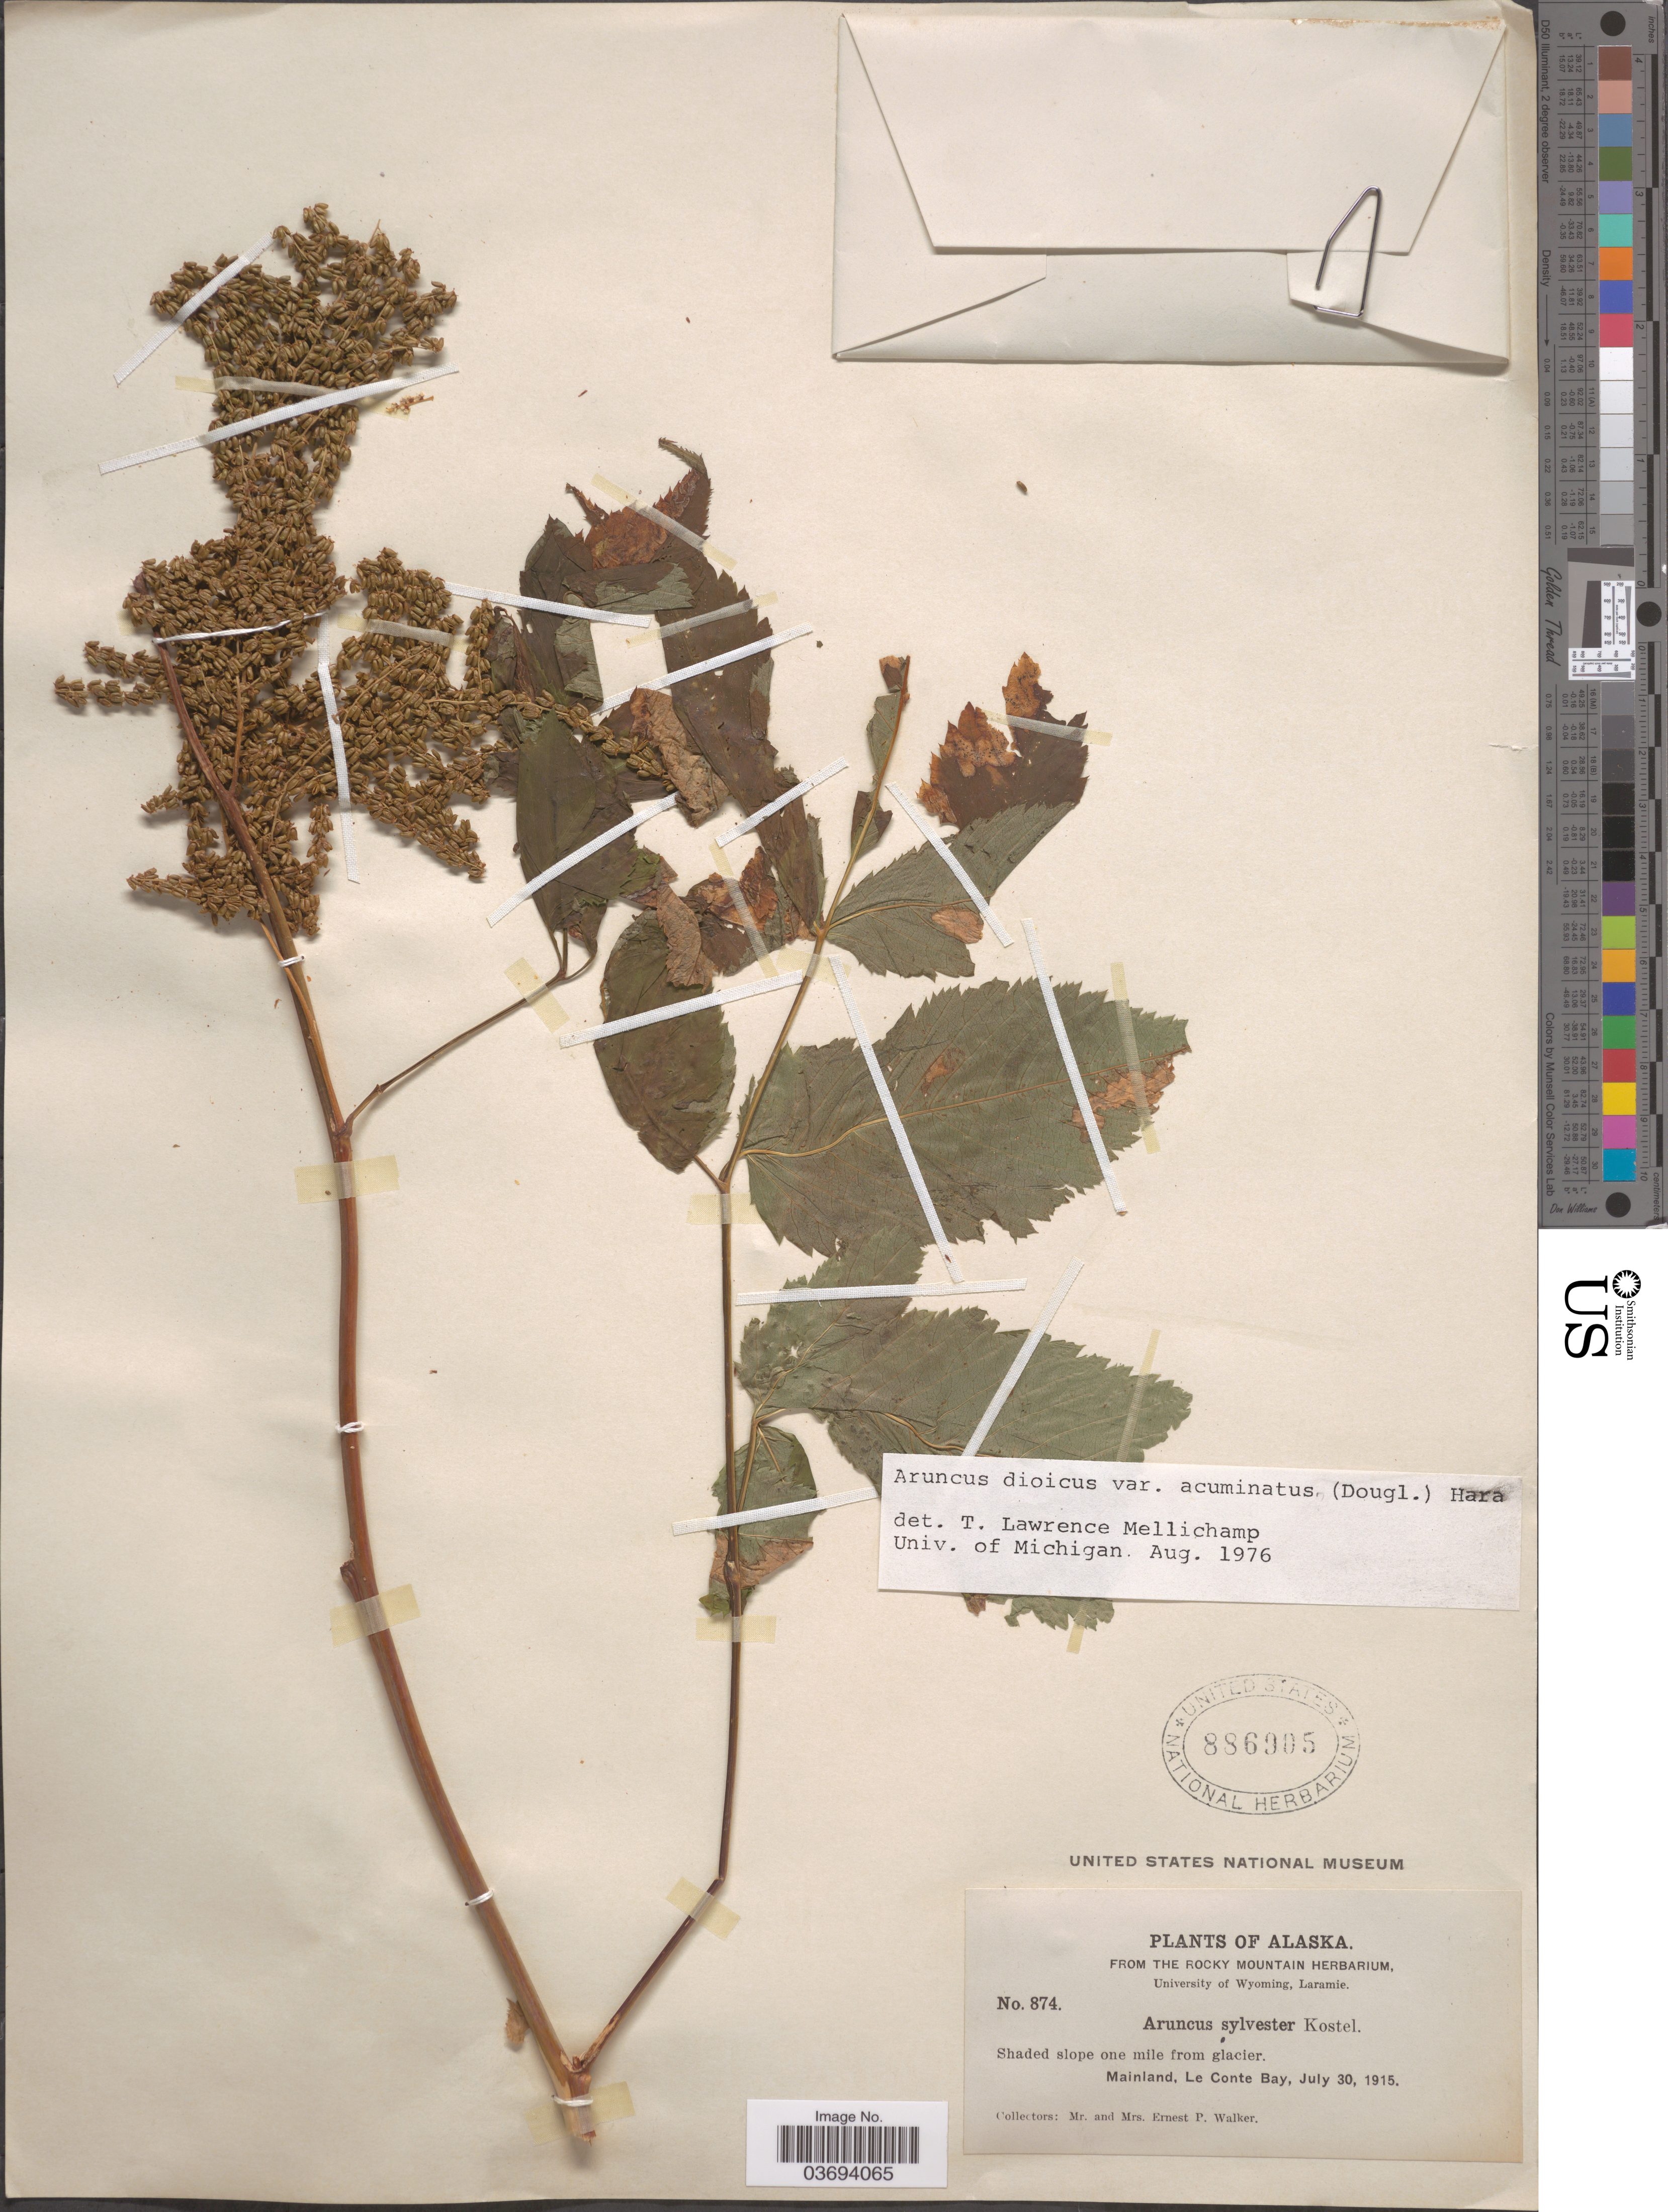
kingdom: Plantae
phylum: Tracheophyta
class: Magnoliopsida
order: Rosales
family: Rosaceae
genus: Aruncus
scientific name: Aruncus dioicus var. acuminatus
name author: (Rydb.) H. Hara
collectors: E. P. Walker & E. Walker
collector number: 874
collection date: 1915-07-30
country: United States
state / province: Alaska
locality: Shaded slope one mile from glacier. Mainland, Le Conte Bay.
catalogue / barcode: US 886905